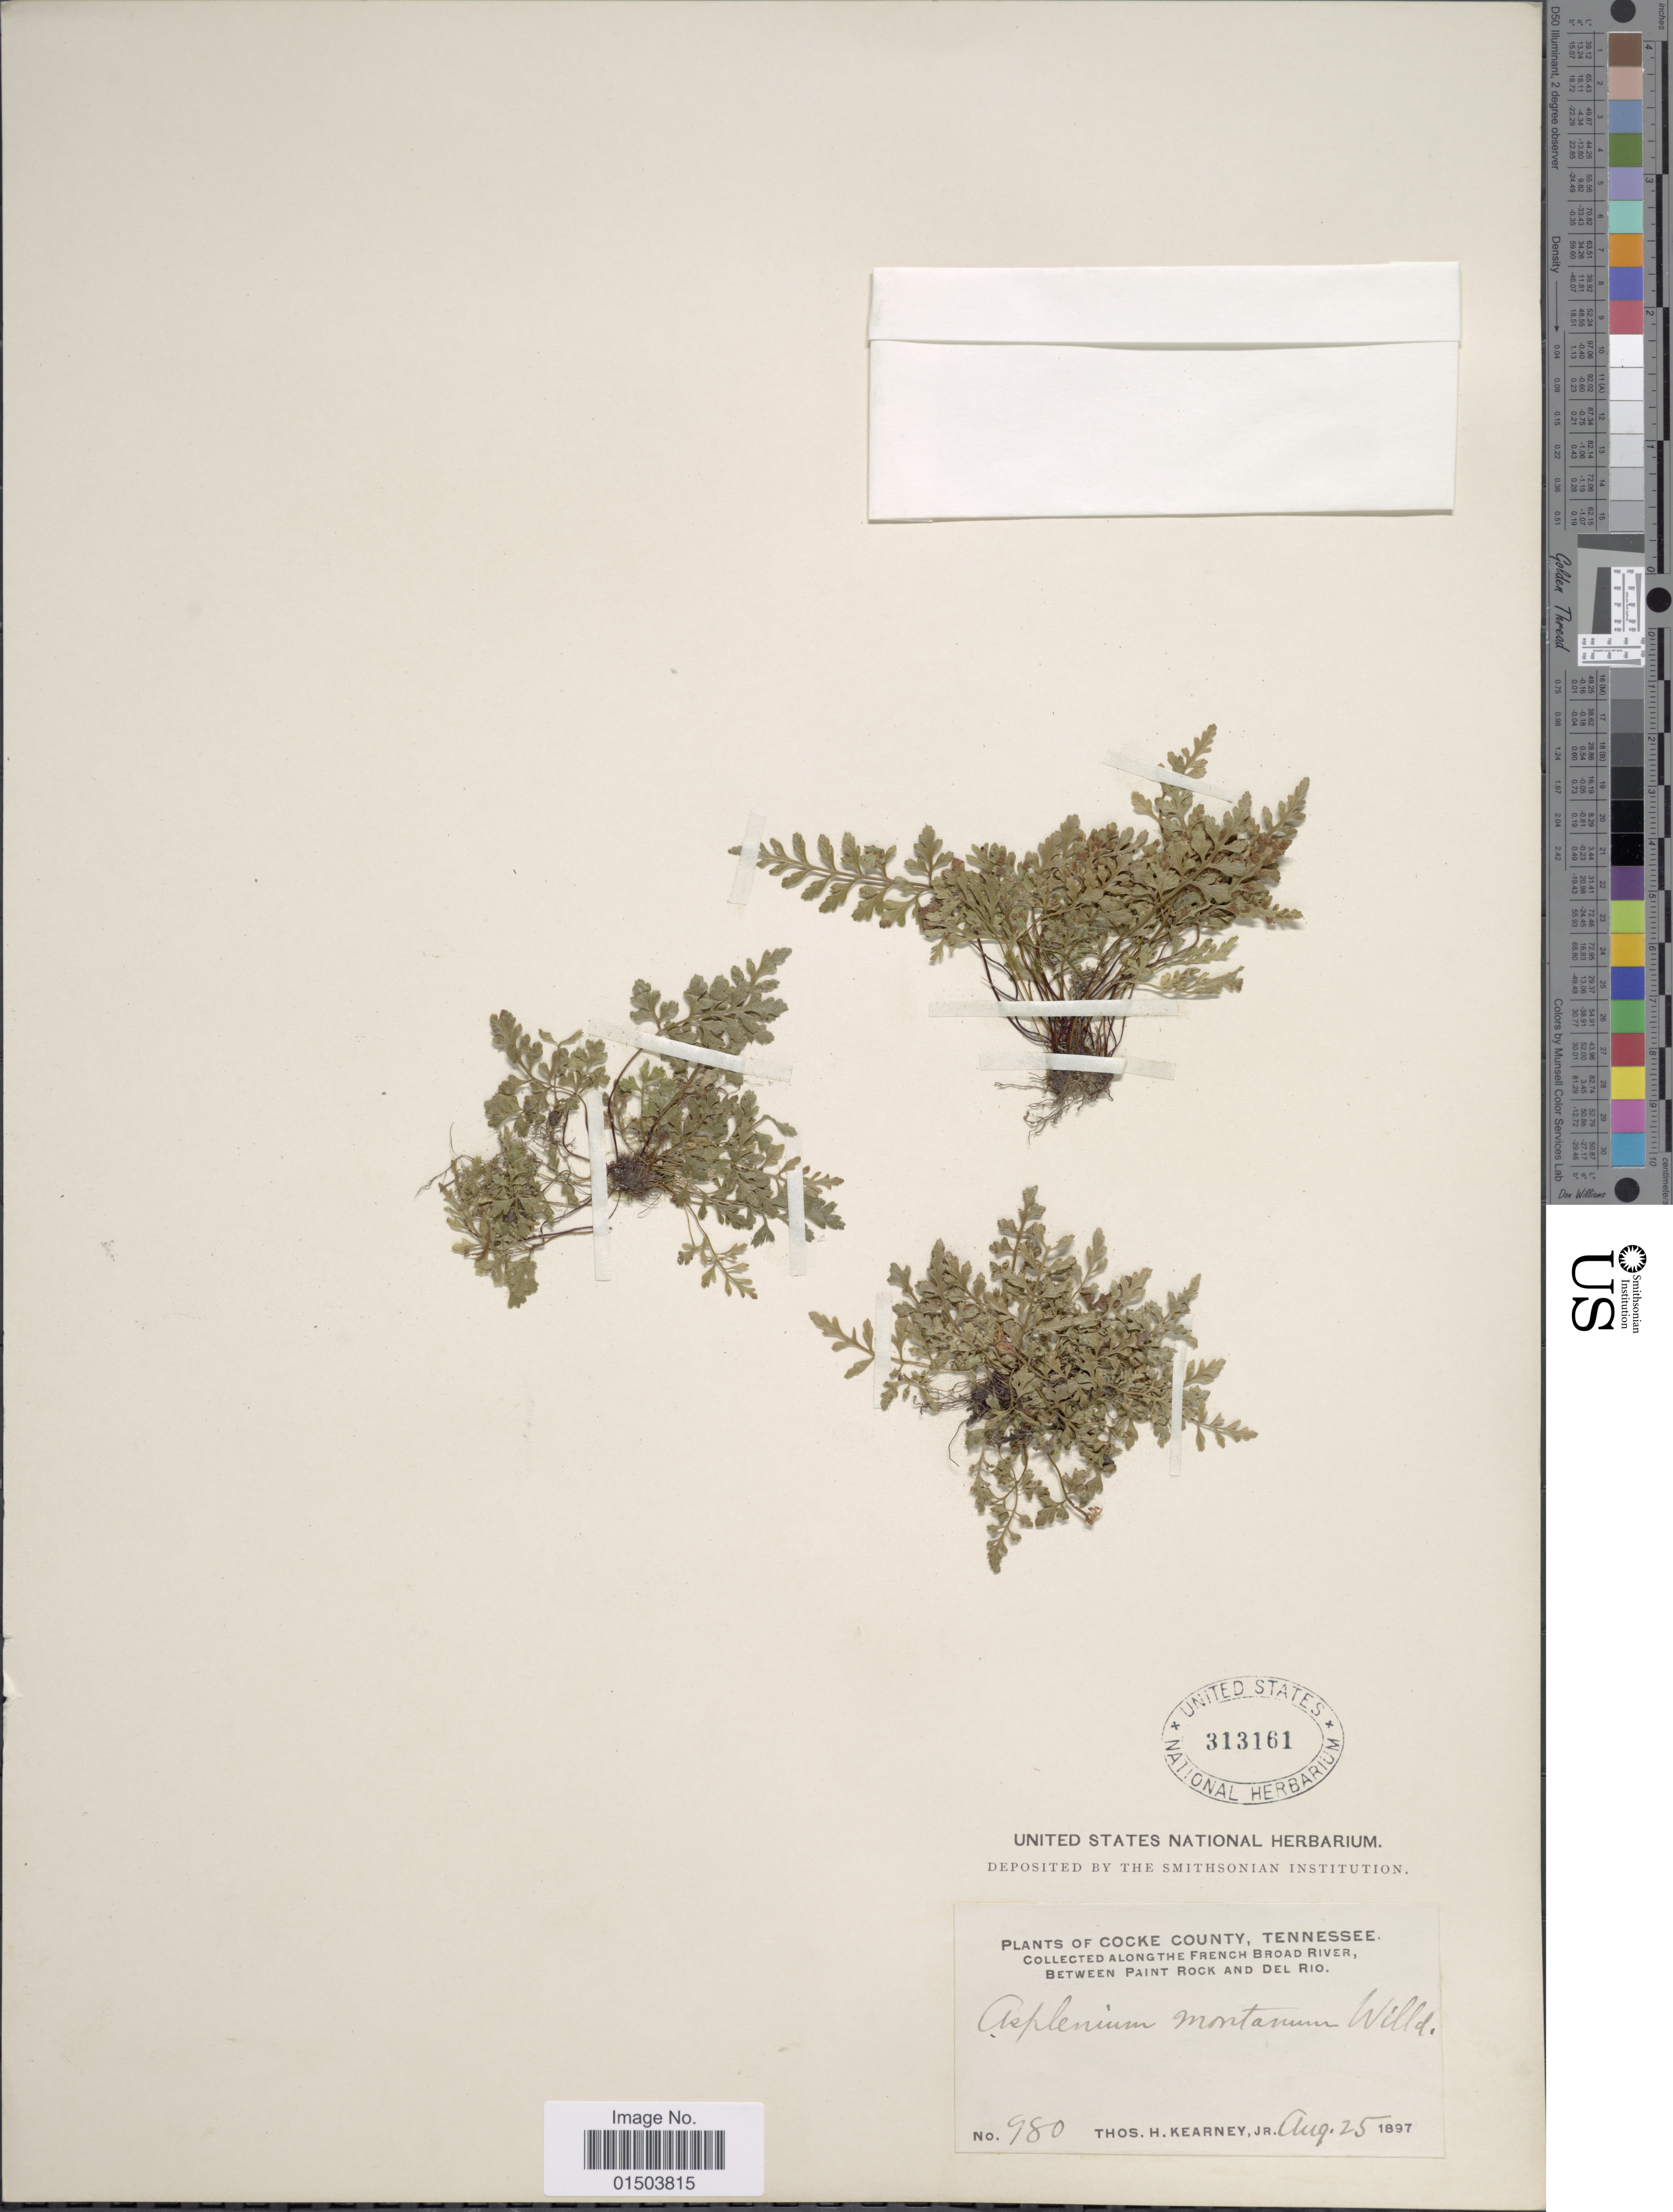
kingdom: Plantae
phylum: Tracheophyta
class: Polypodiopsida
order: Polypodiales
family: Aspleniaceae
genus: Asplenium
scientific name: Asplenium montanum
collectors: T. H. Kearney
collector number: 980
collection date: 1897-08-25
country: United States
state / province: Tennessee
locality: Cocke County. Along the French Broad River, between Paint Rock and Del Rio.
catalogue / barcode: US 313161